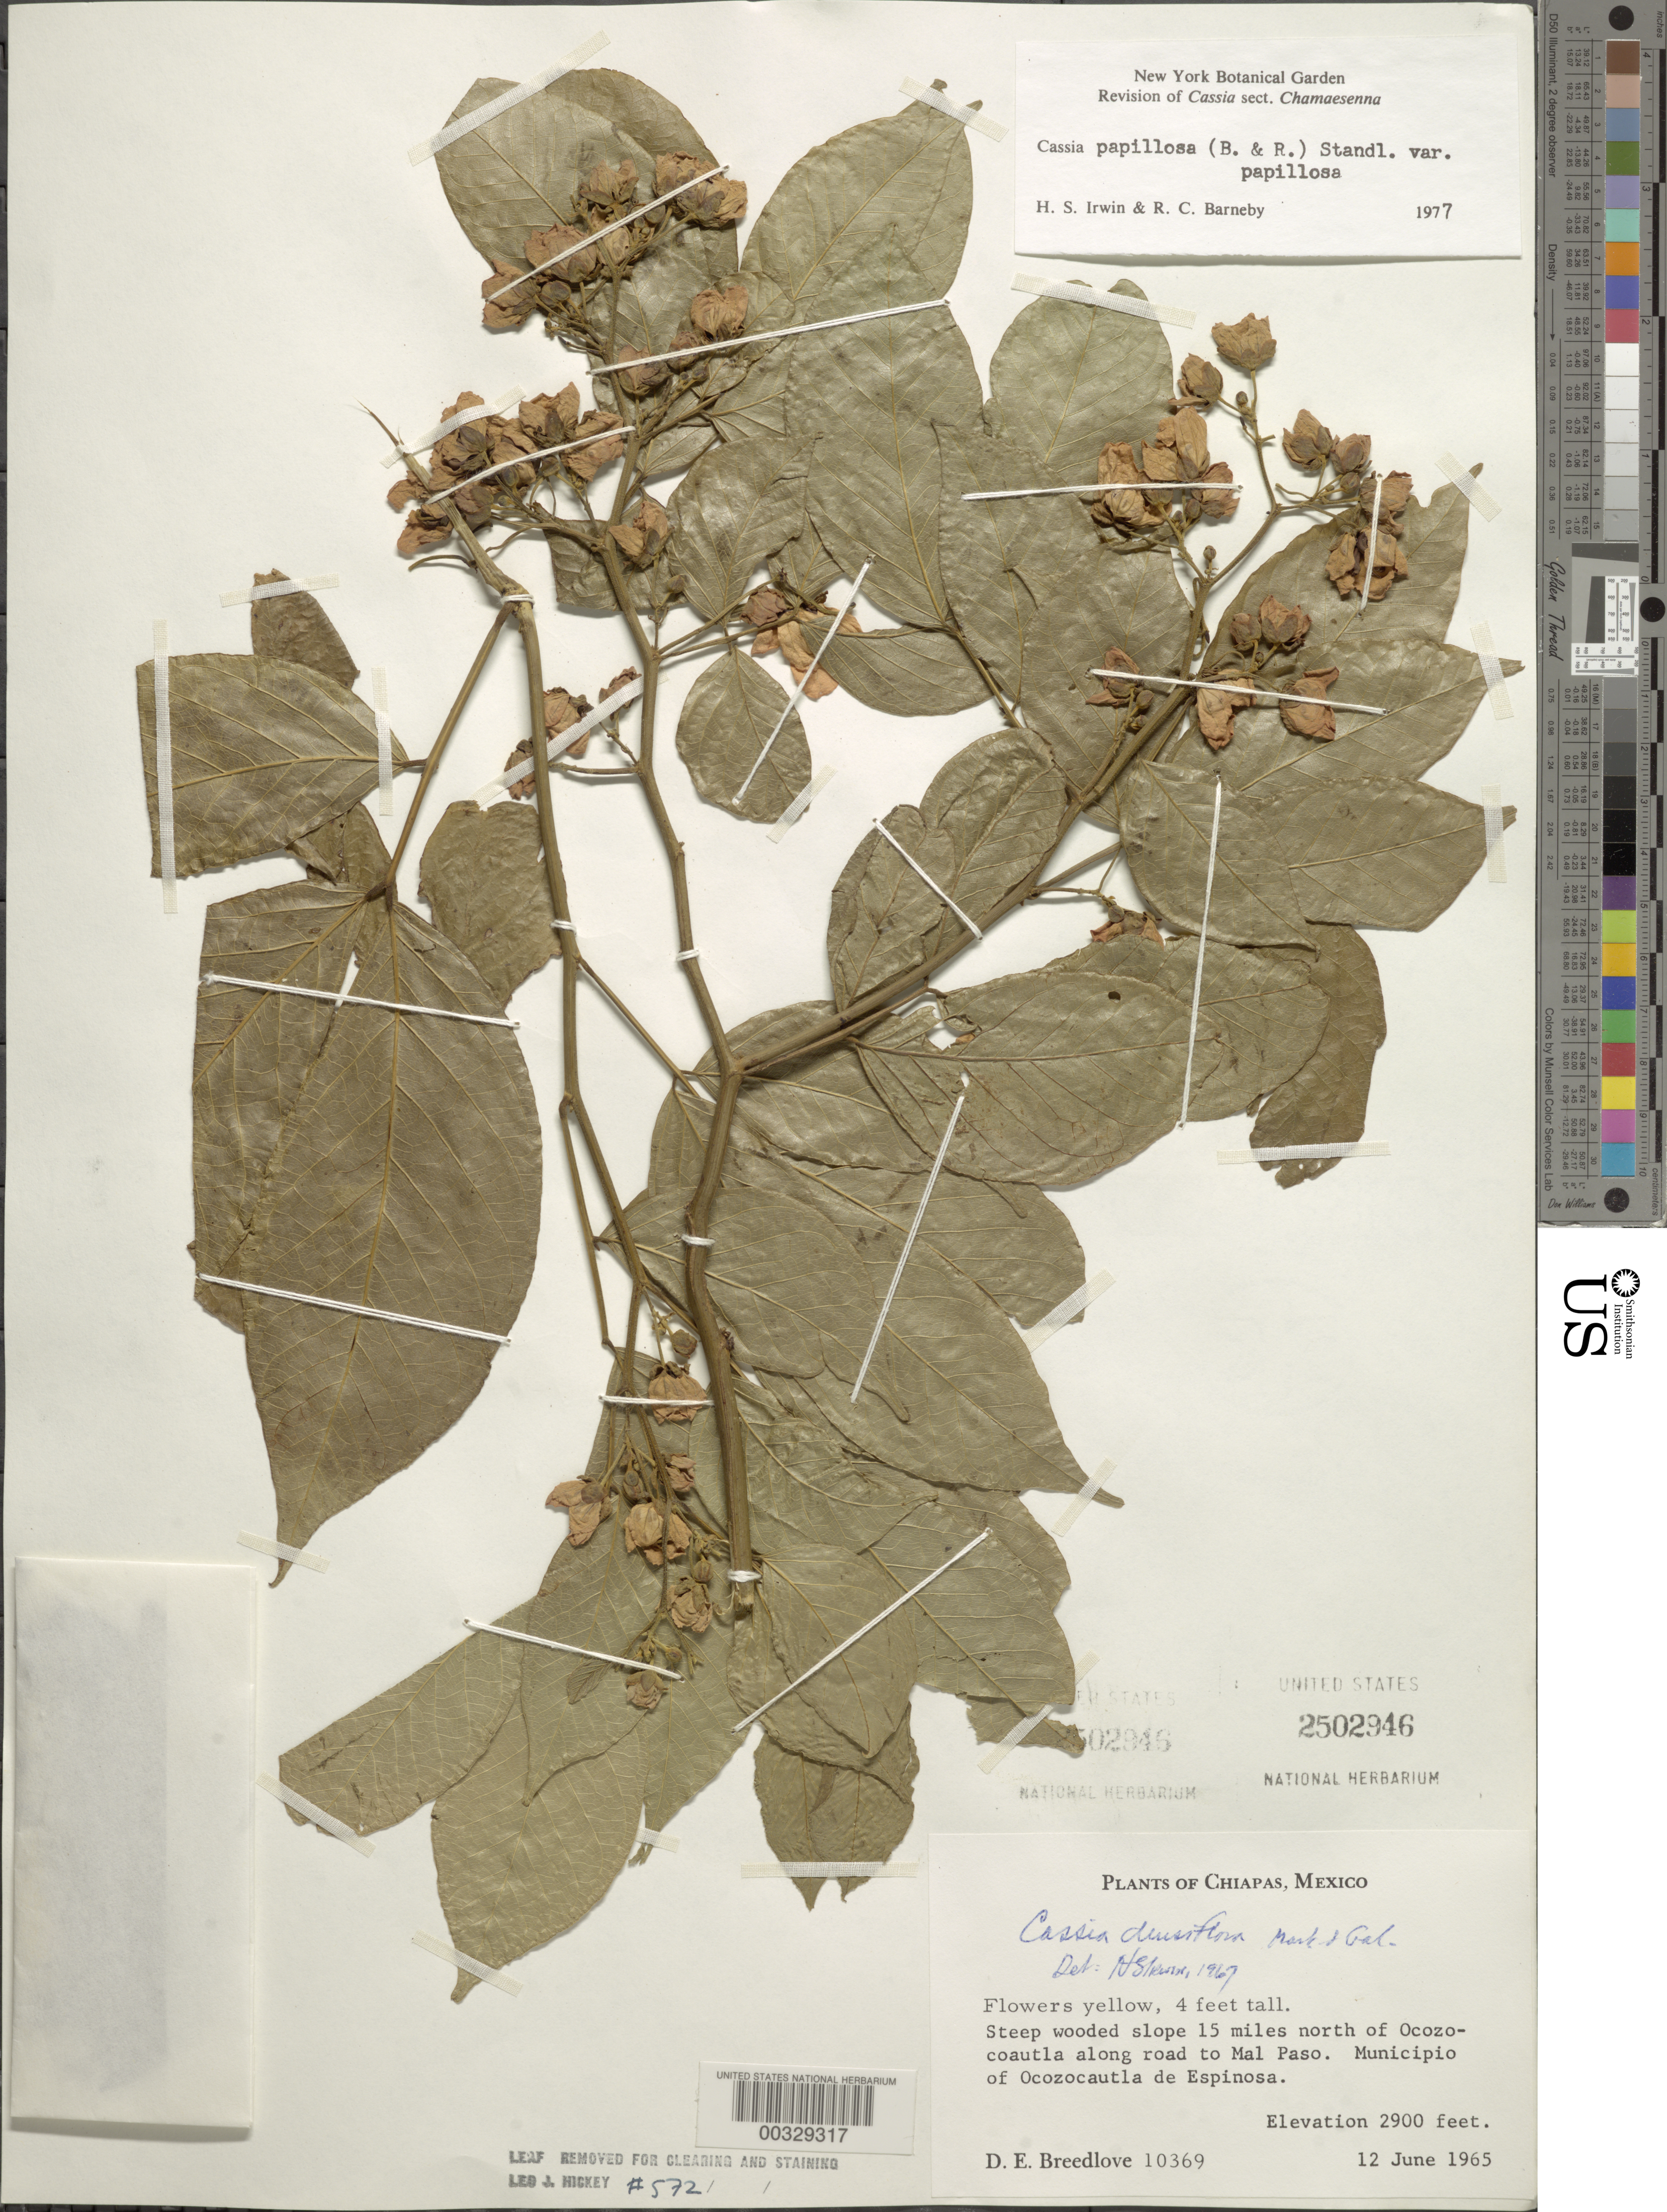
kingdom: Plantae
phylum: Tracheophyta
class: Magnoliopsida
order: Fabales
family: Fabaceae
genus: Senna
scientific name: Senna papillosa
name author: (Britton & Rose) H.S. Irwin & Barneby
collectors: D. E. Breedlove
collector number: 10369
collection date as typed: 12 Jun 1965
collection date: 1965-06-12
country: Mexico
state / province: Chiapas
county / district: Ocozocoautla de Espinosa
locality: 15 mi N of Ocozocoautla along road to Mal Paso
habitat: Steep wooded slope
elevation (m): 884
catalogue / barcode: US 2502946